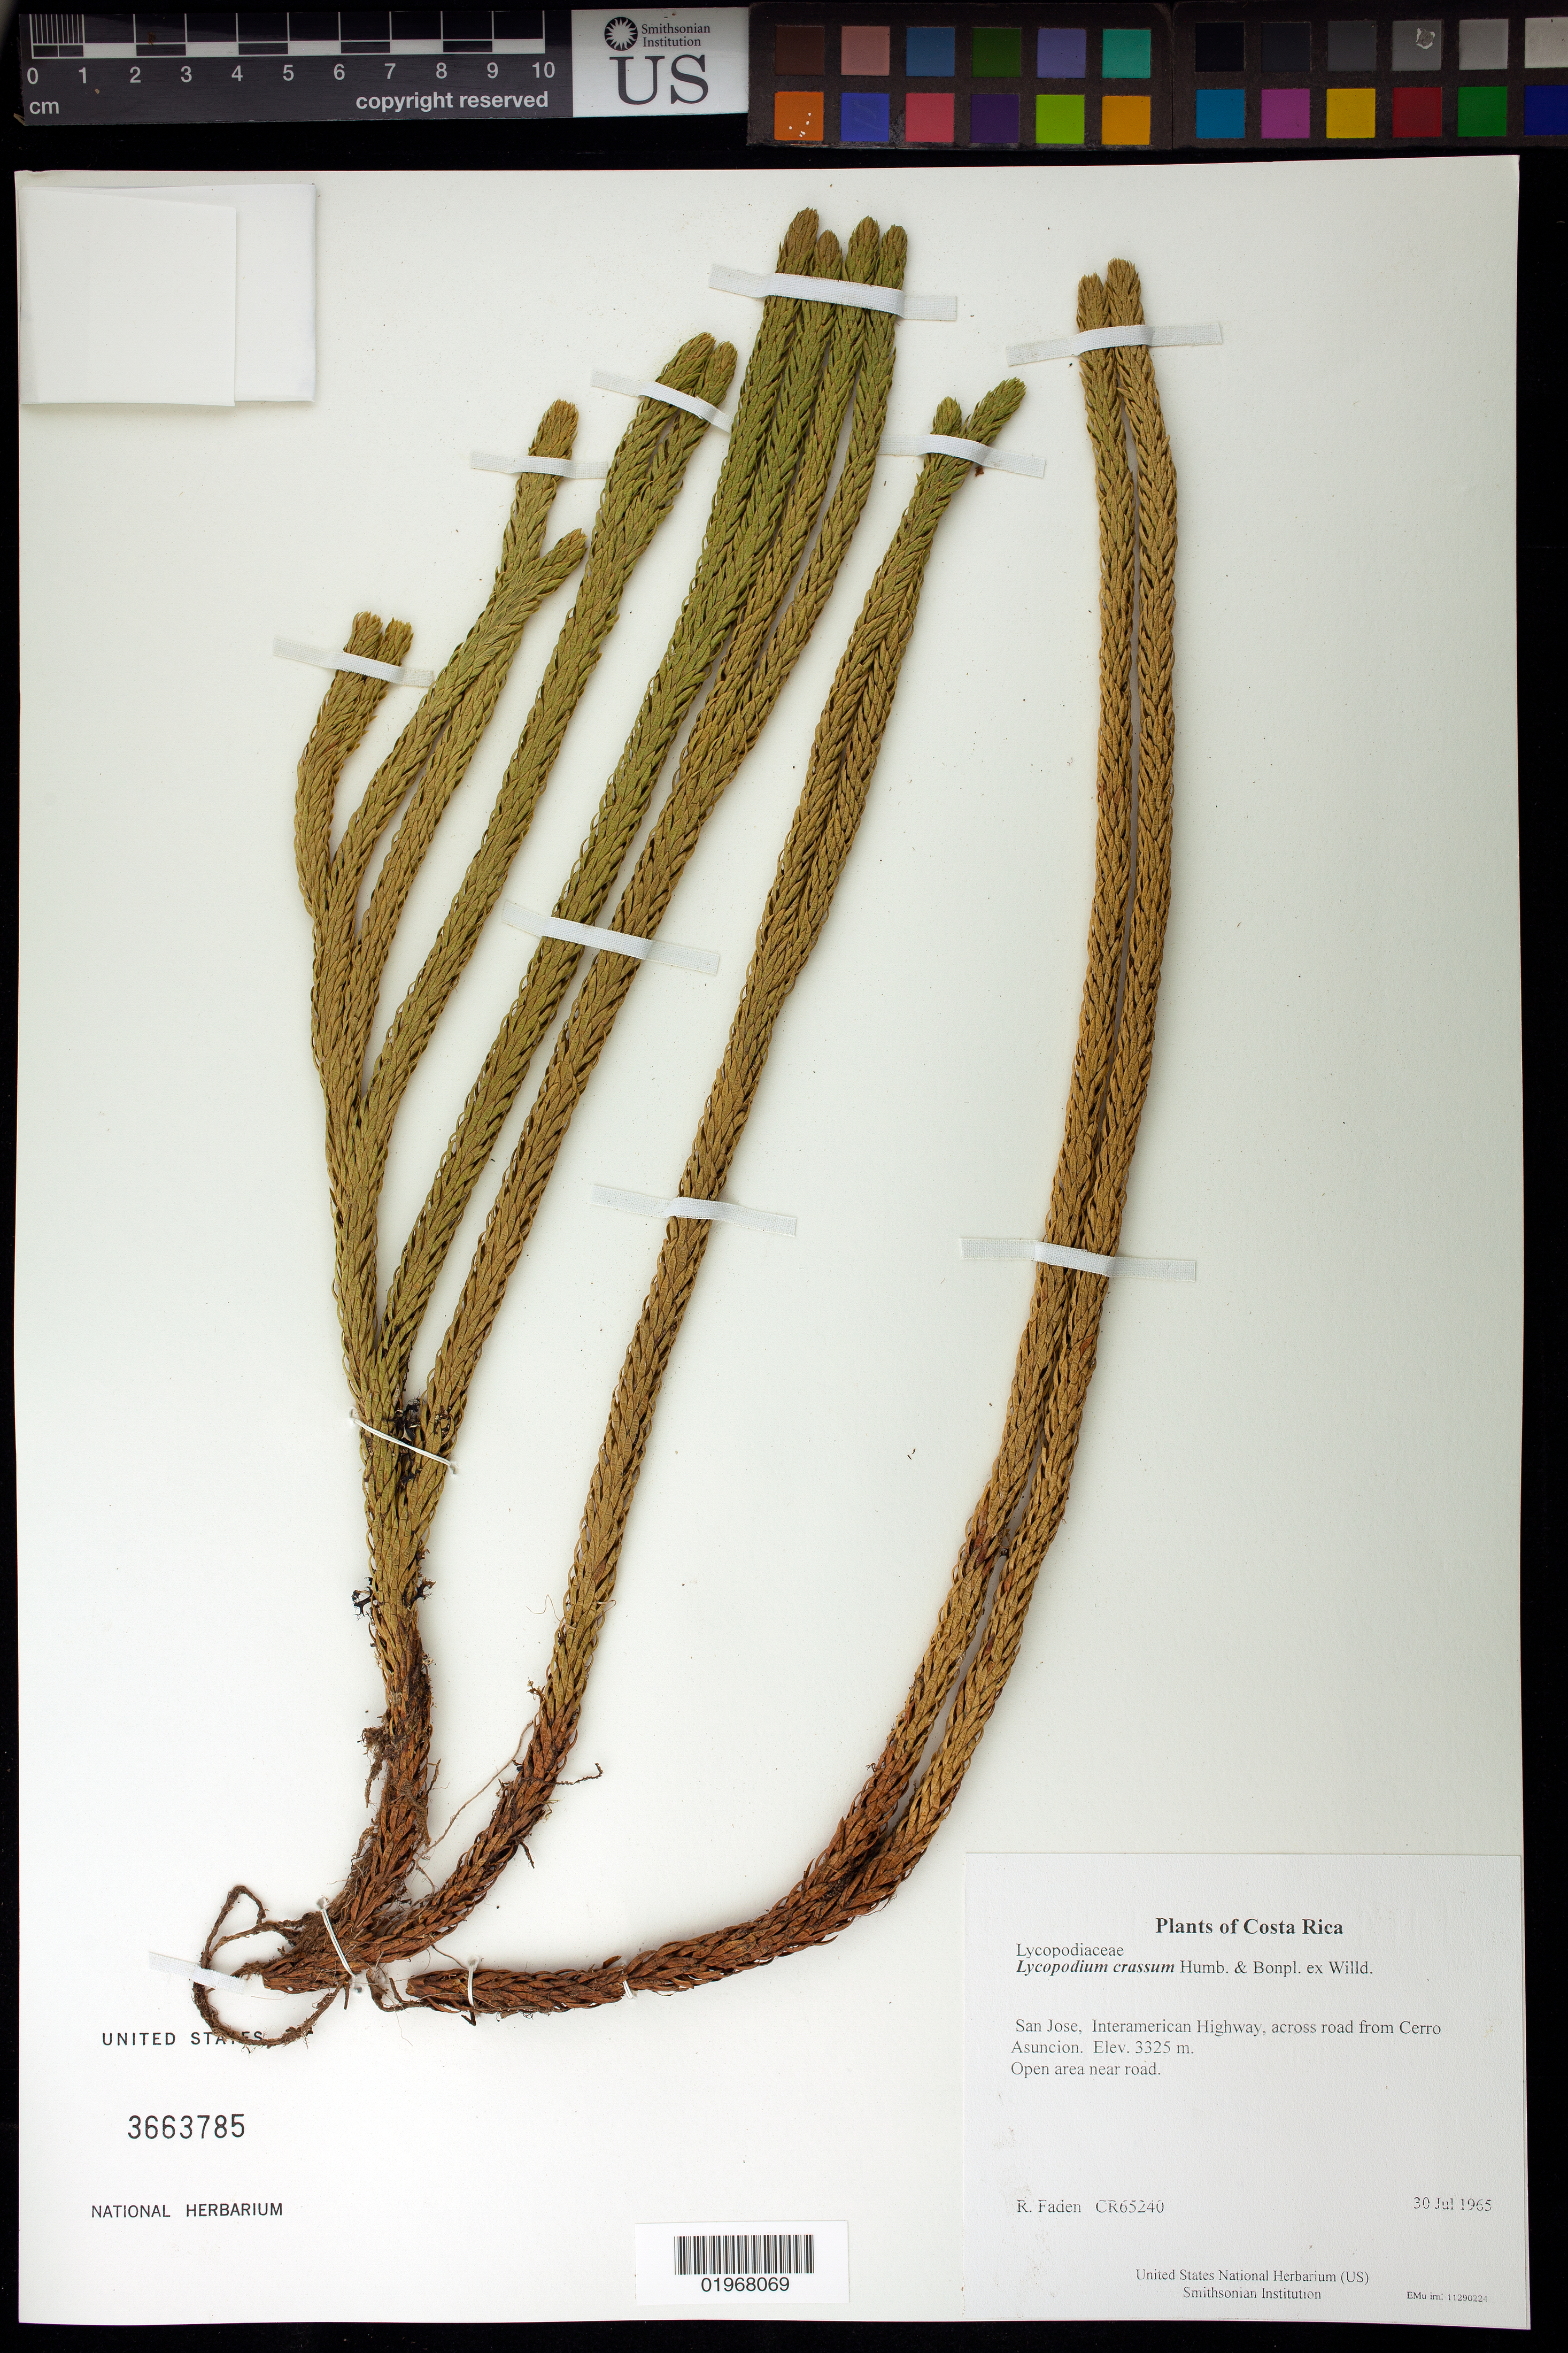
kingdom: Plantae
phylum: Tracheophyta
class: Lycopodiopsida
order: Lycopodiales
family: Lycopodiaceae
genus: Phlegmariurus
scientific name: Phlegmariurus crassus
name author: (Humb. & Bonpl. ex Willd.) B. Øllg.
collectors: R. B. Faden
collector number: CR65240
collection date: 1965-07-30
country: Costa Rica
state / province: San Jose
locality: Interamerican Highway, across road from Cerro Asuncion.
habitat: Open area near road.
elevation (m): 3325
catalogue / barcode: US 3663785